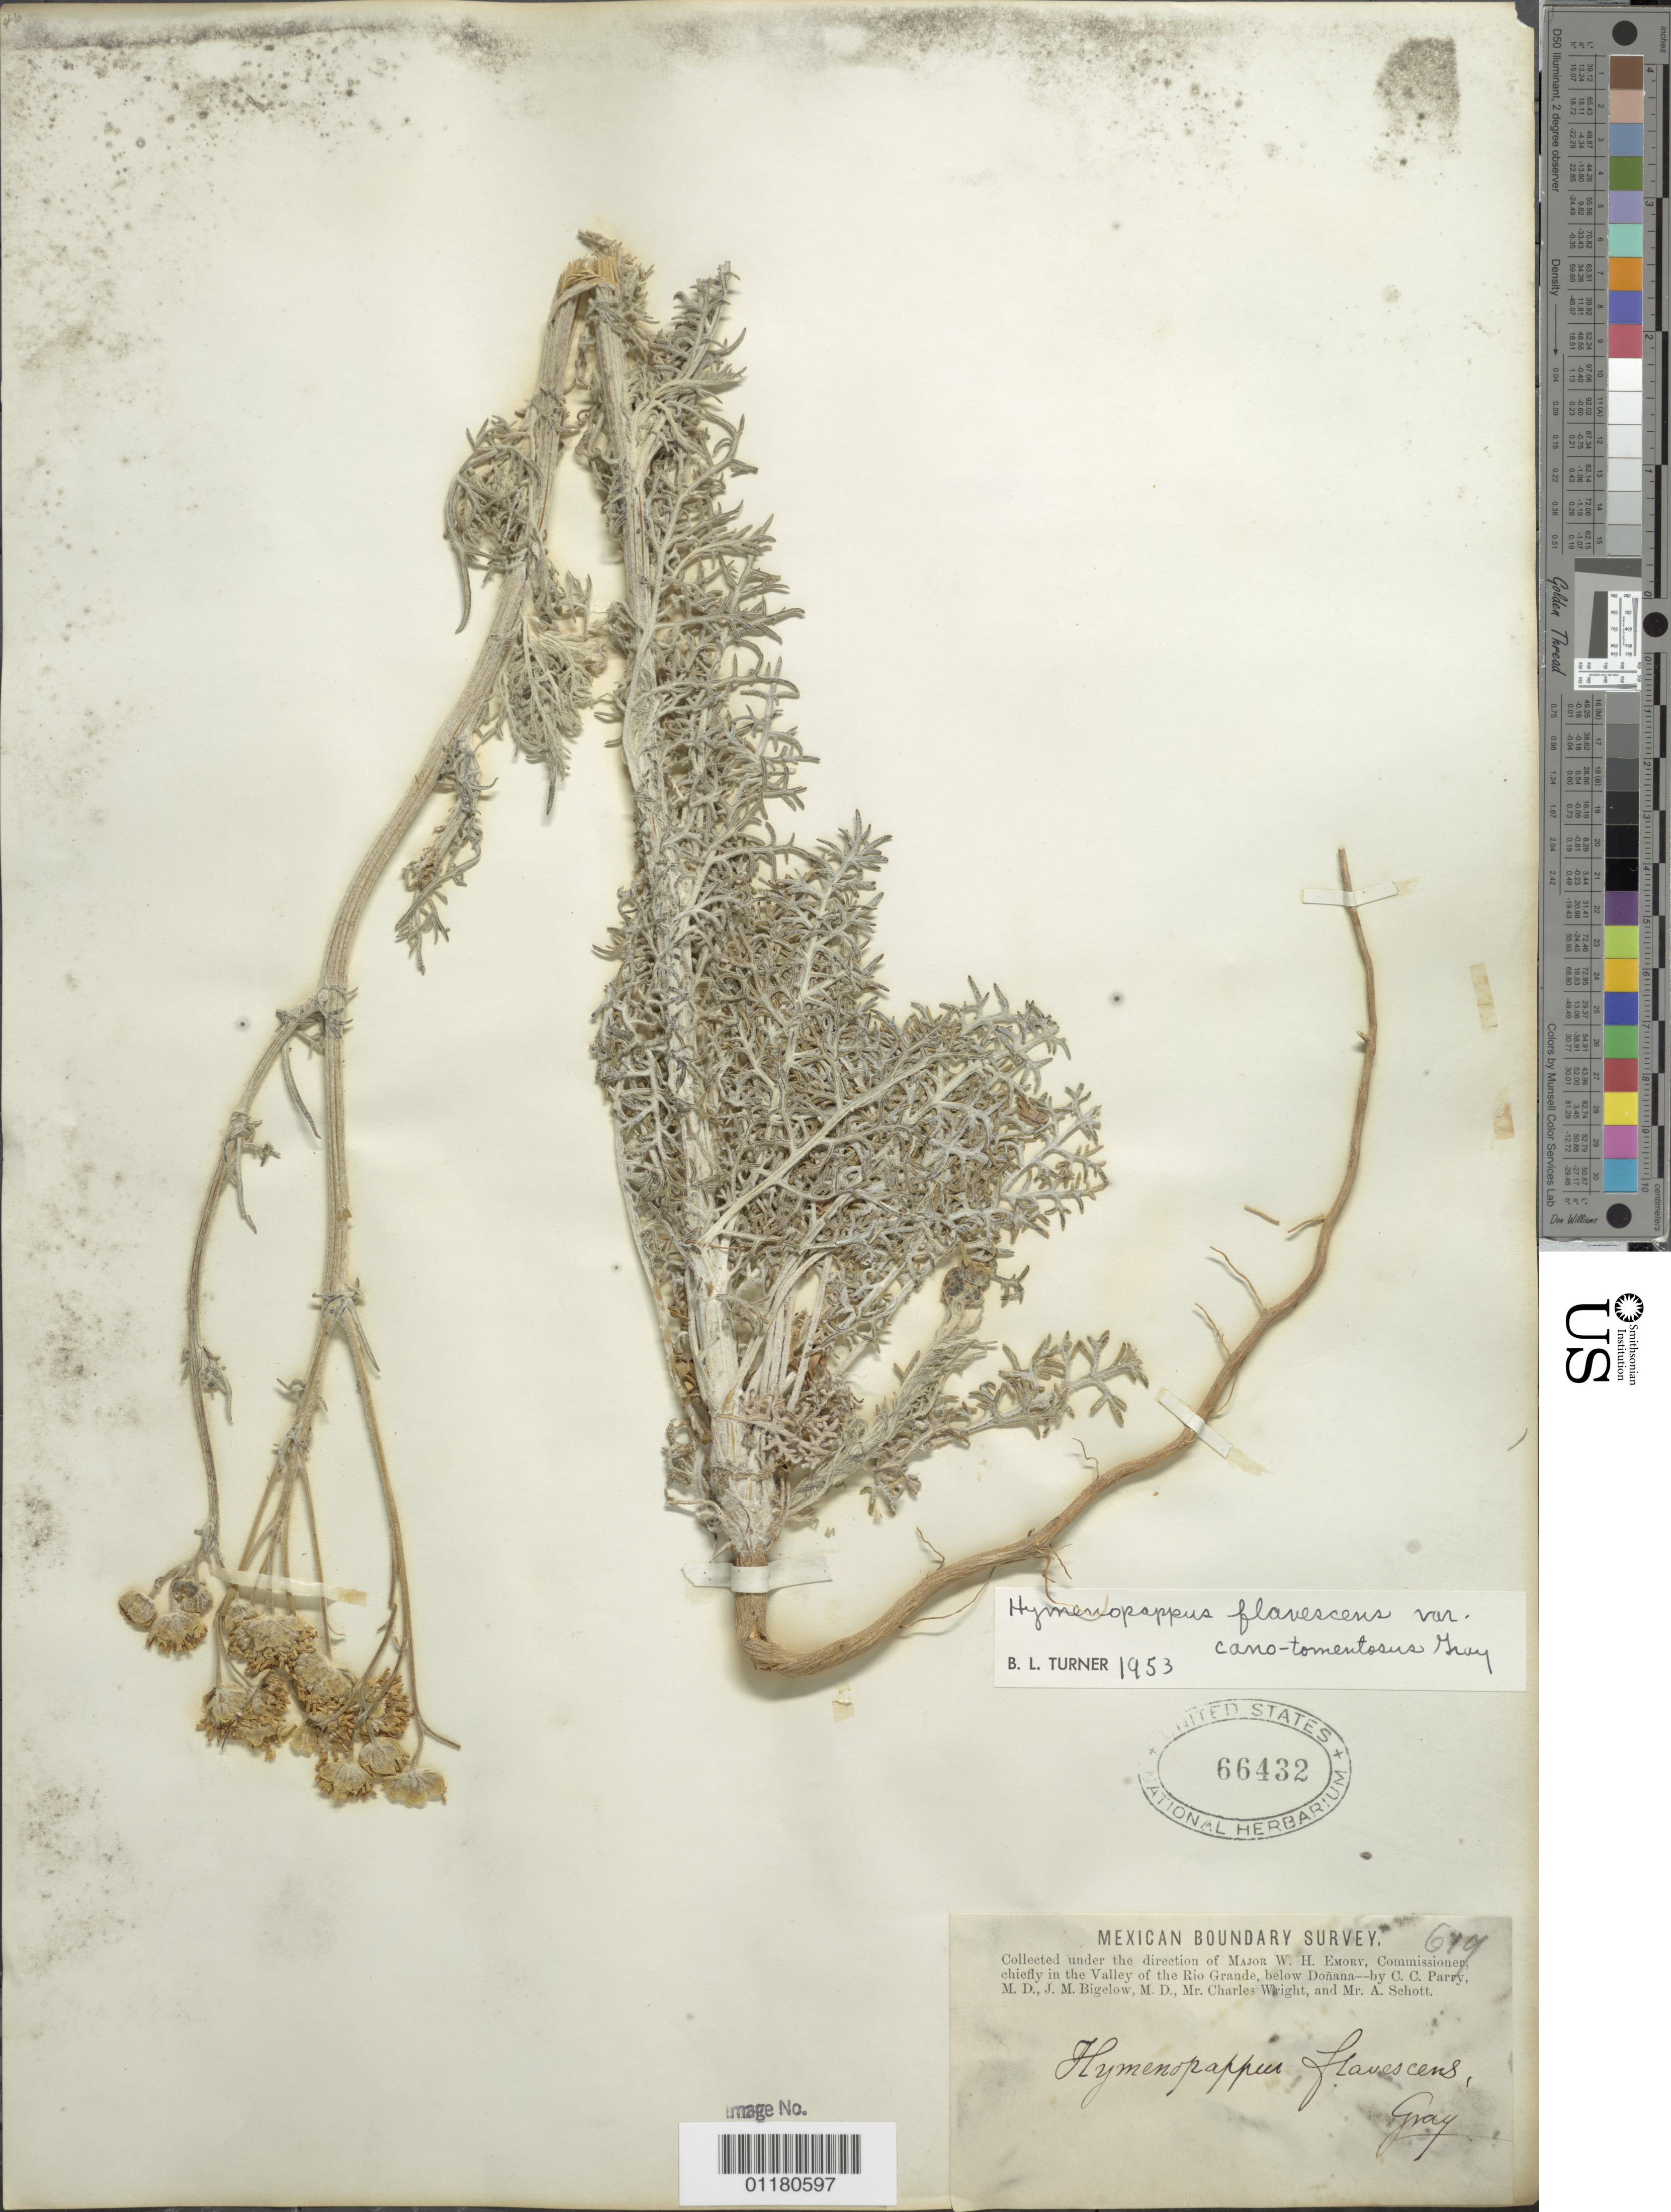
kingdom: Plantae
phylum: Tracheophyta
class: Magnoliopsida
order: Asterales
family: Asteraceae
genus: Hymenopappus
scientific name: Hymenopappus flavescens var. canotomentosus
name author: A. Gray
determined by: Turner, B. L.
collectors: C. C. Parry, J. M. Bigelow, C. Wright & A. Schott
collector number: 619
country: United States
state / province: Texas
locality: in the Valley of the Rio Grande, below Donana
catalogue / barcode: US 66432